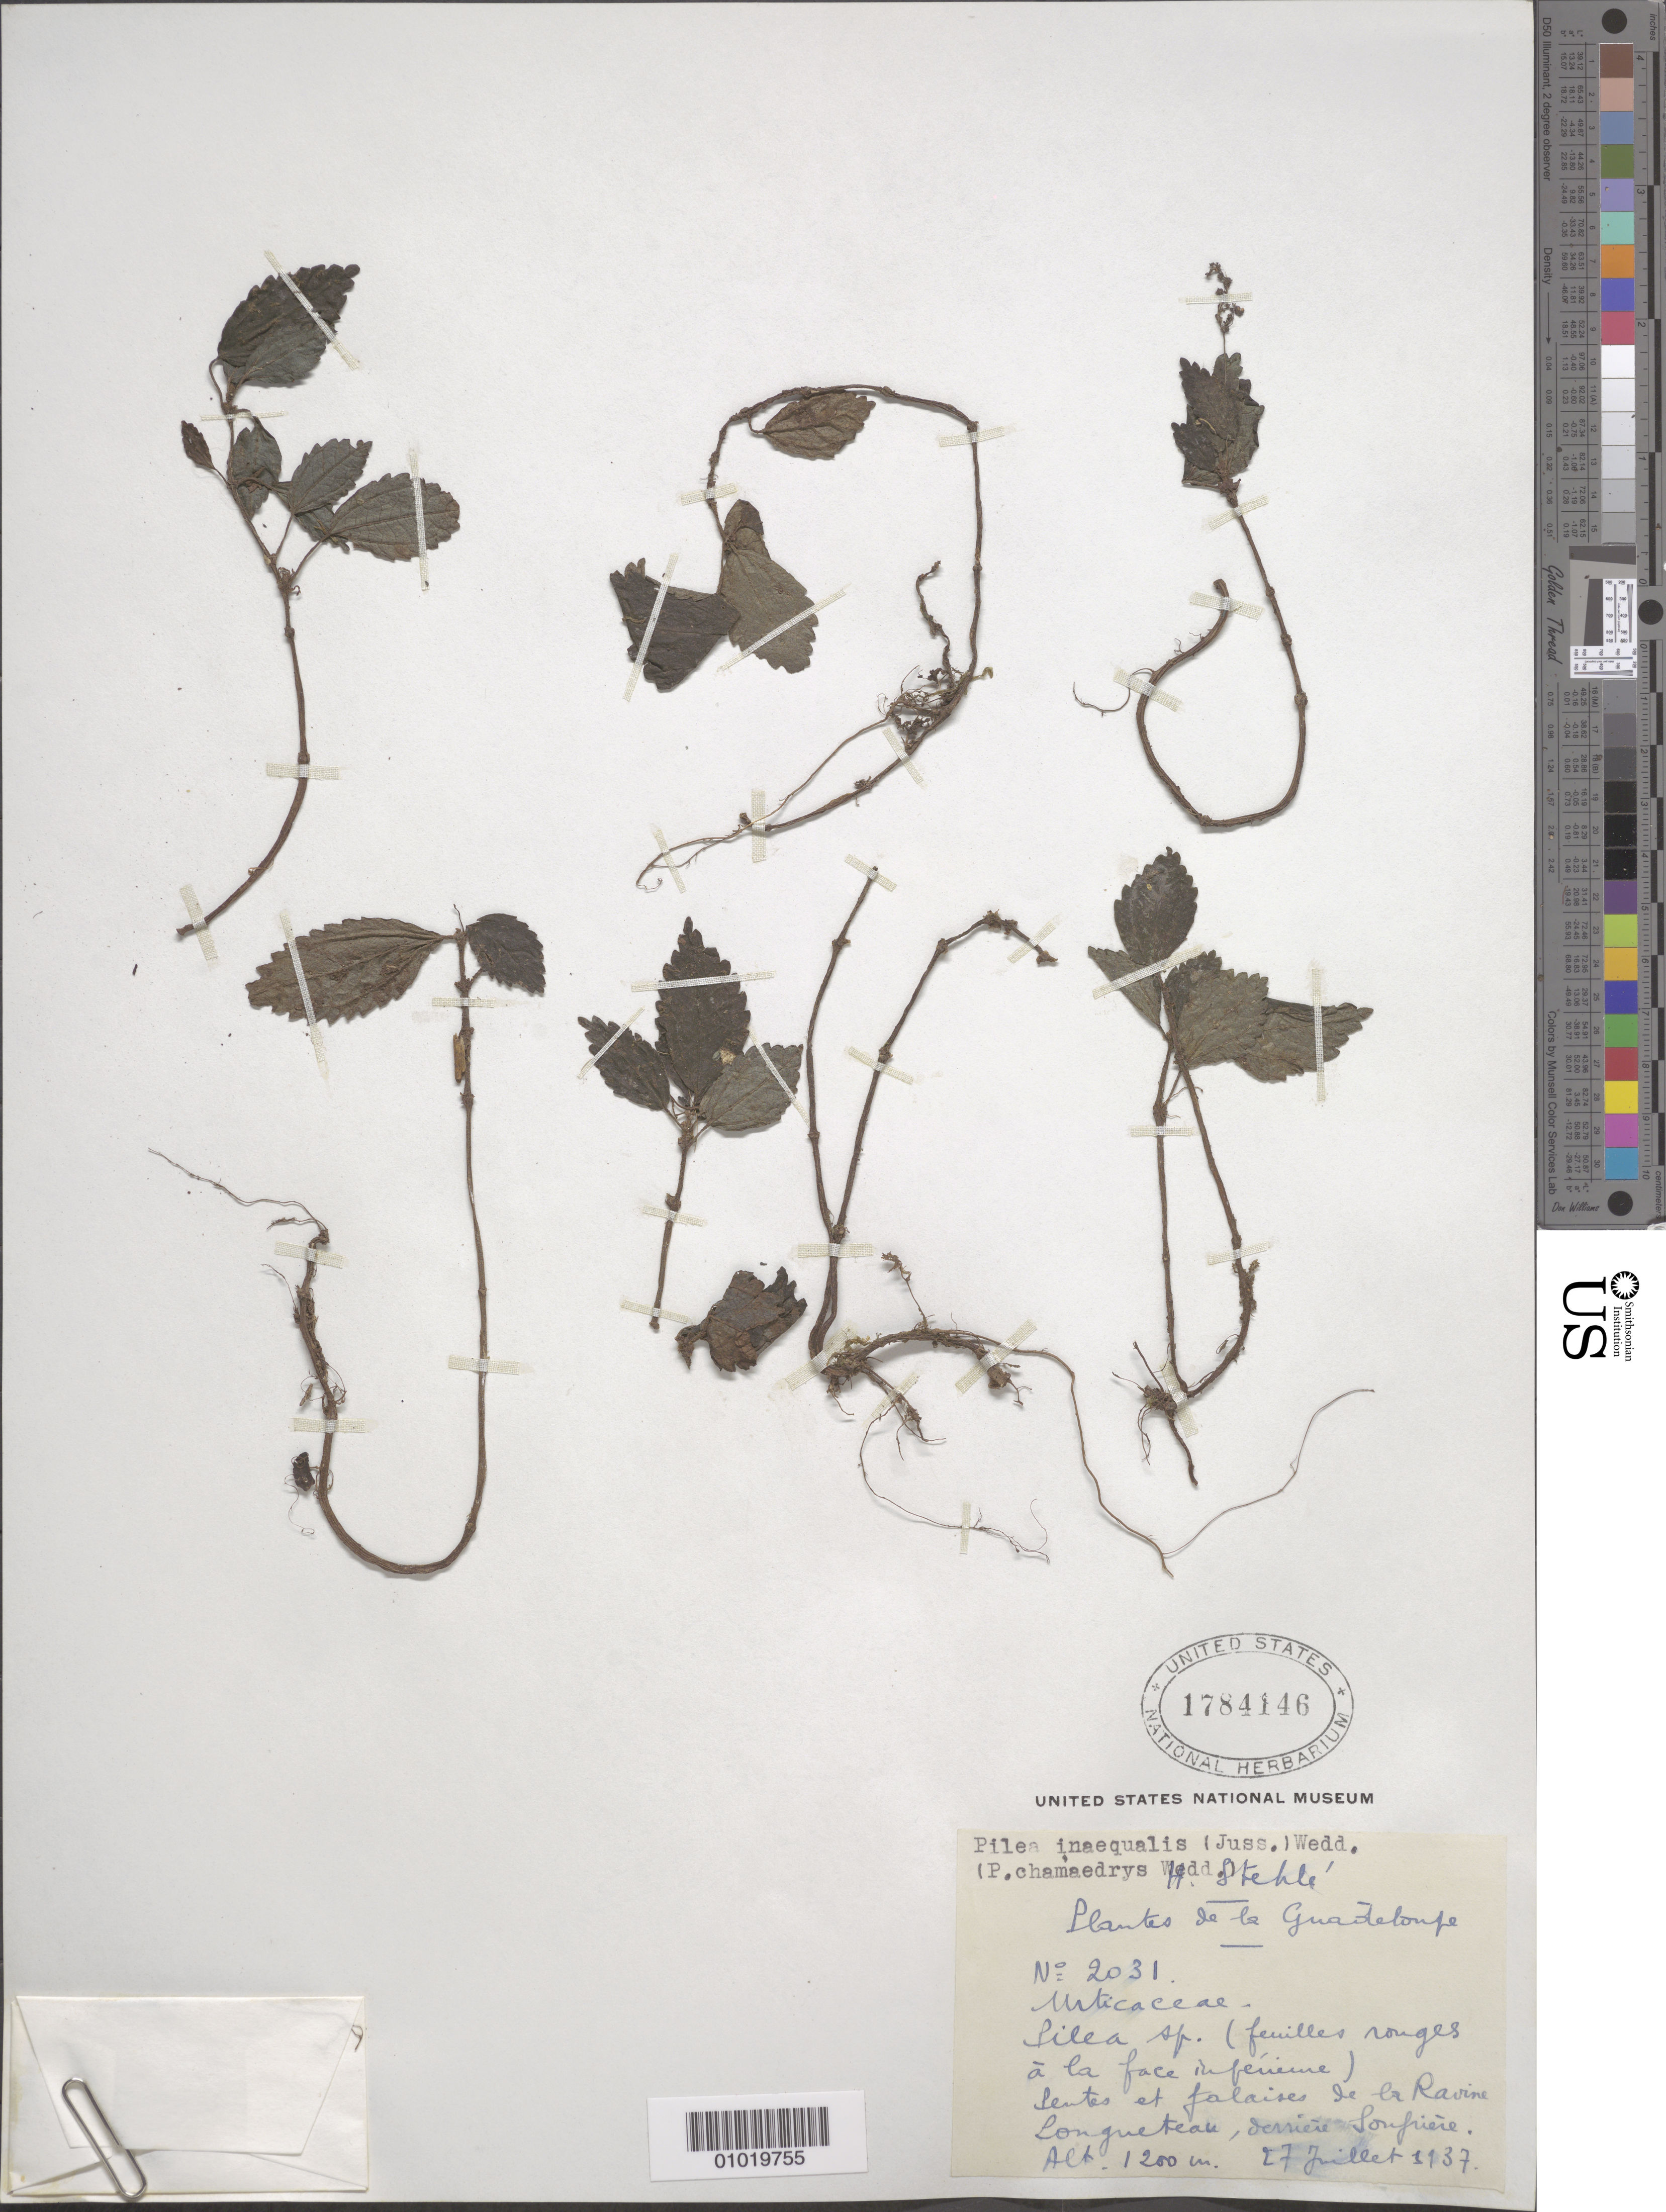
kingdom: Plantae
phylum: Tracheophyta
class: Magnoliopsida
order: Rosales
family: Urticaceae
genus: Pilea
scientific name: Pilea inaequalis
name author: (Juss. ex Poir.) Wedd.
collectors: H. Stehlé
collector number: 2031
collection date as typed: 27 Jul 1937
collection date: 1937-07-27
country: Guadeloupe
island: Basse Terre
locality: Ravine Longueteau, Soufriere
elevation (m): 1200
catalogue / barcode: US 1784146